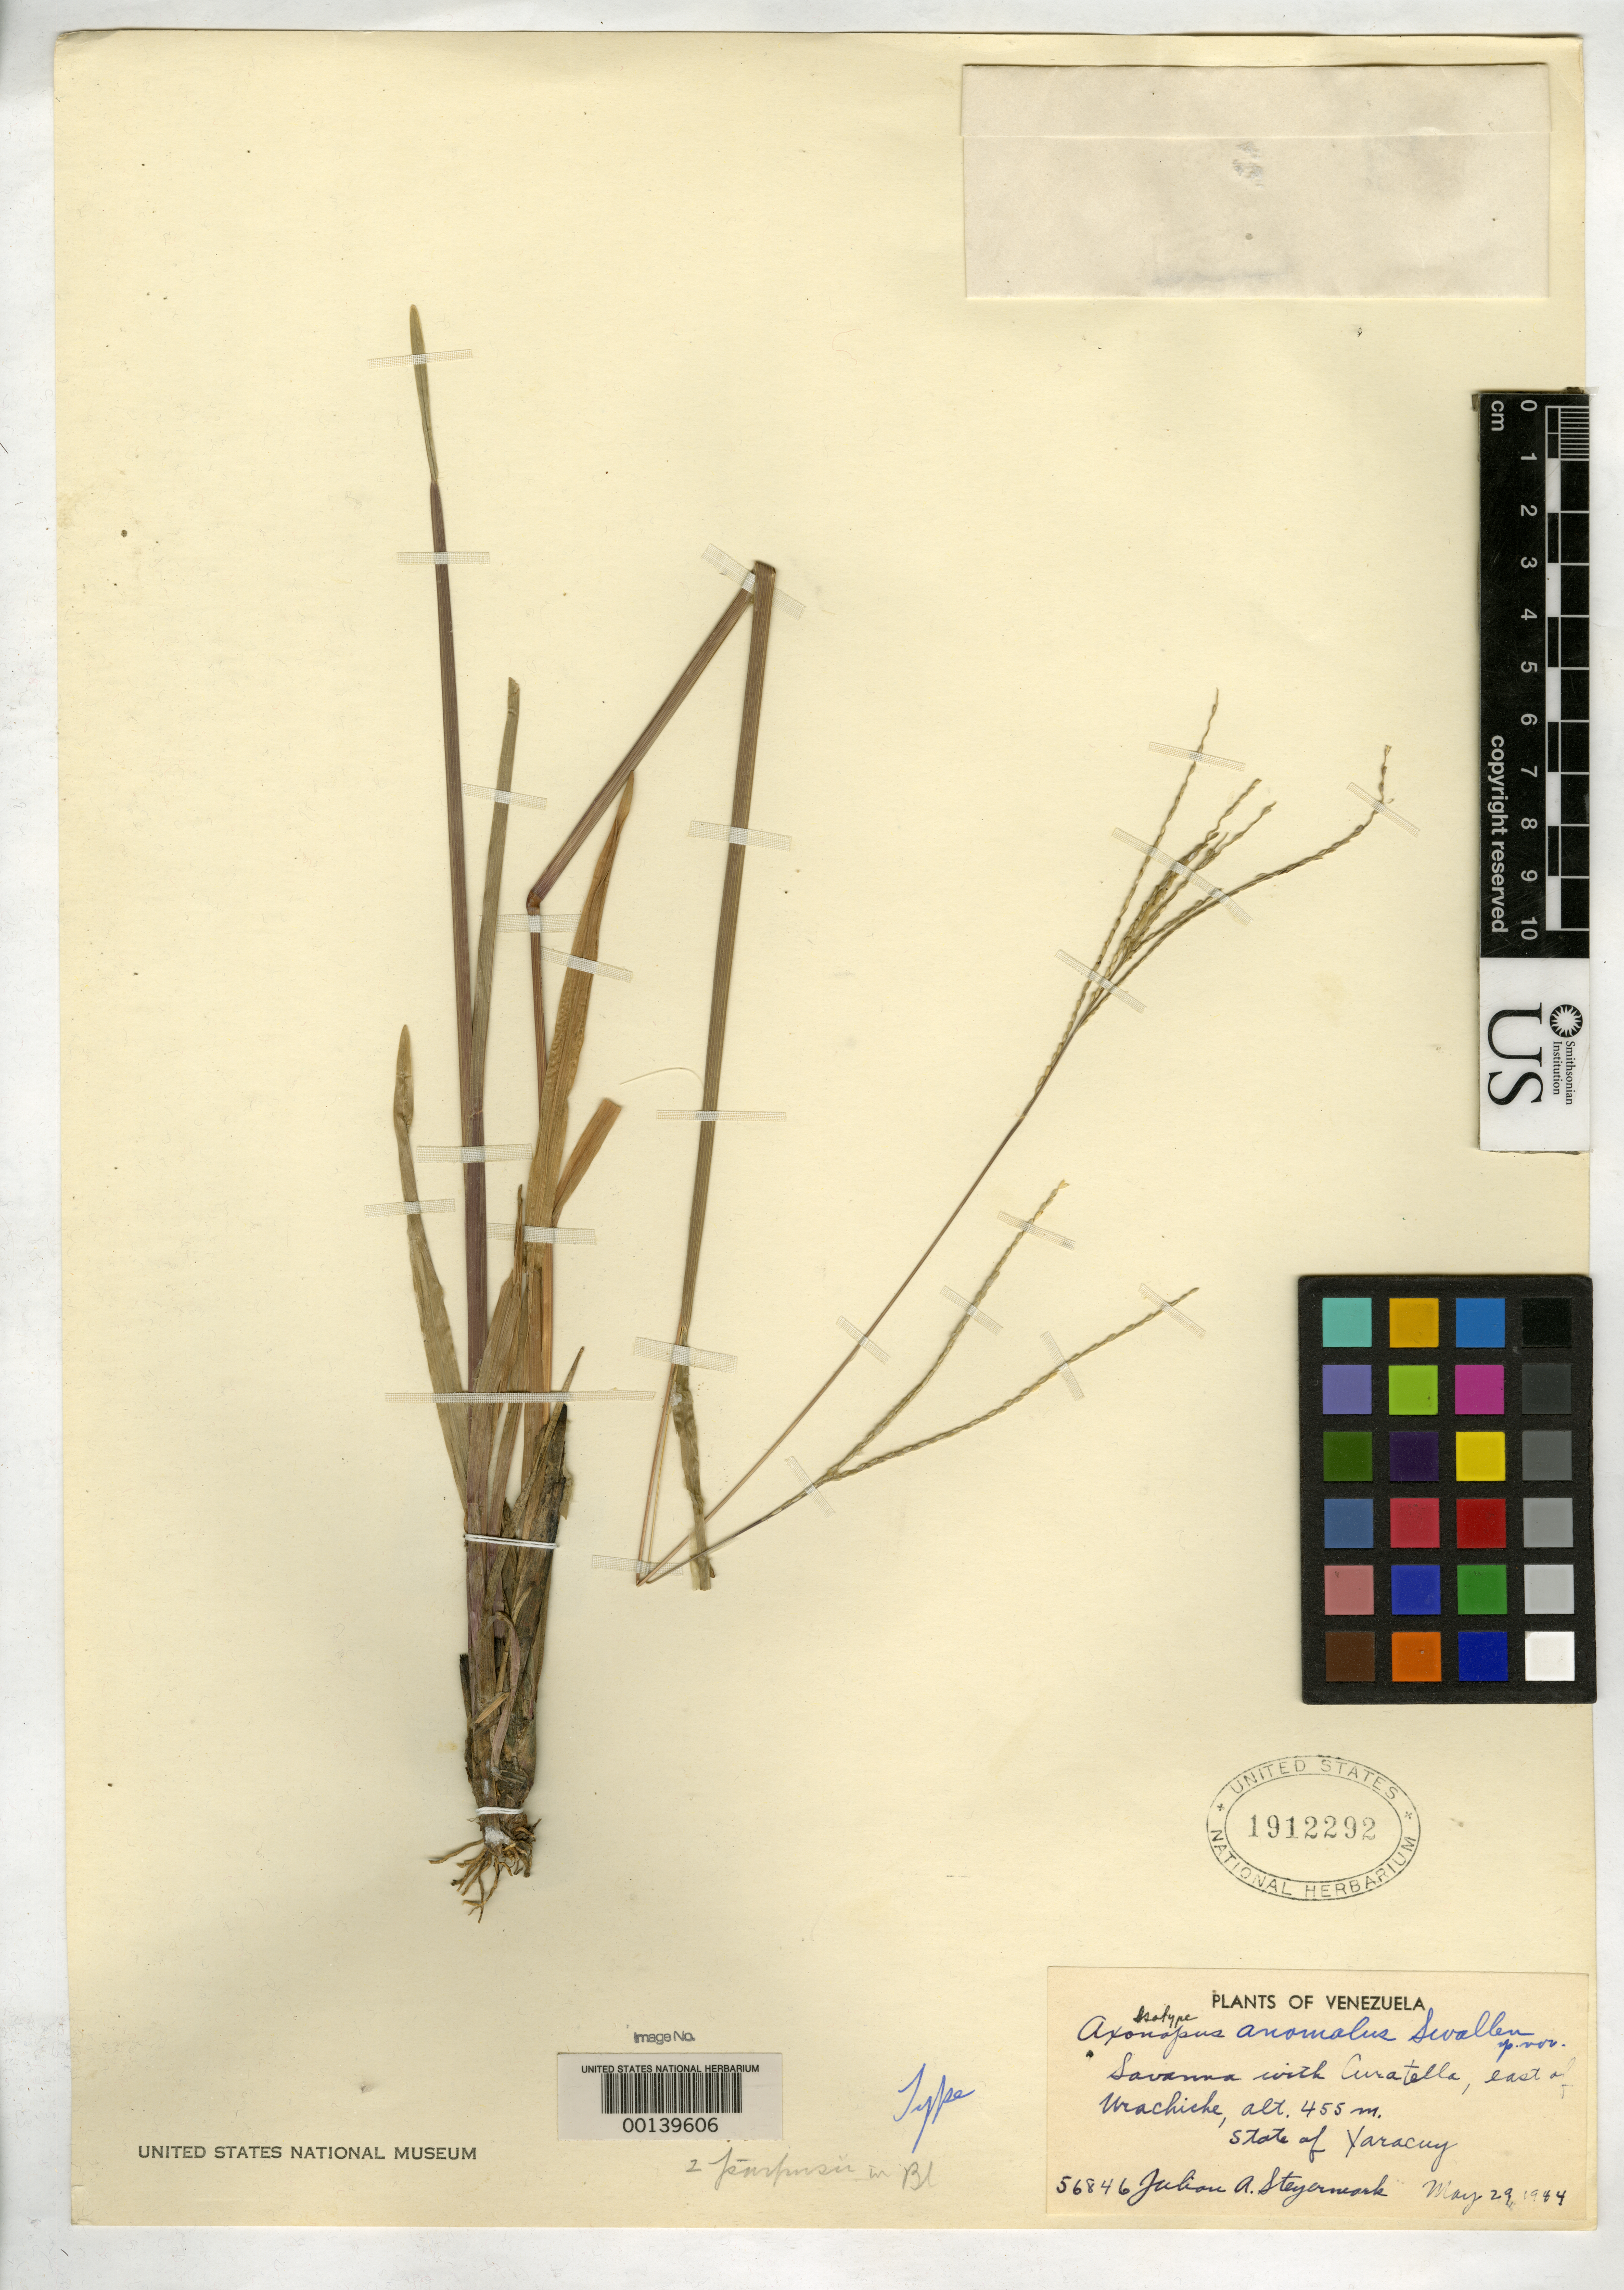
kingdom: Plantae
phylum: Tracheophyta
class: Liliopsida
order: Poales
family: Poaceae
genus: Axonopus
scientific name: Axonopus anomalus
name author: Swallen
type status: Holotype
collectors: J. Steyermark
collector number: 56846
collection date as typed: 29 May 1944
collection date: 1944-05-29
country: Venezuela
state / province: Yaracuy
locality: East of Urachiche.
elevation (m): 455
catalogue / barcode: US 1912292